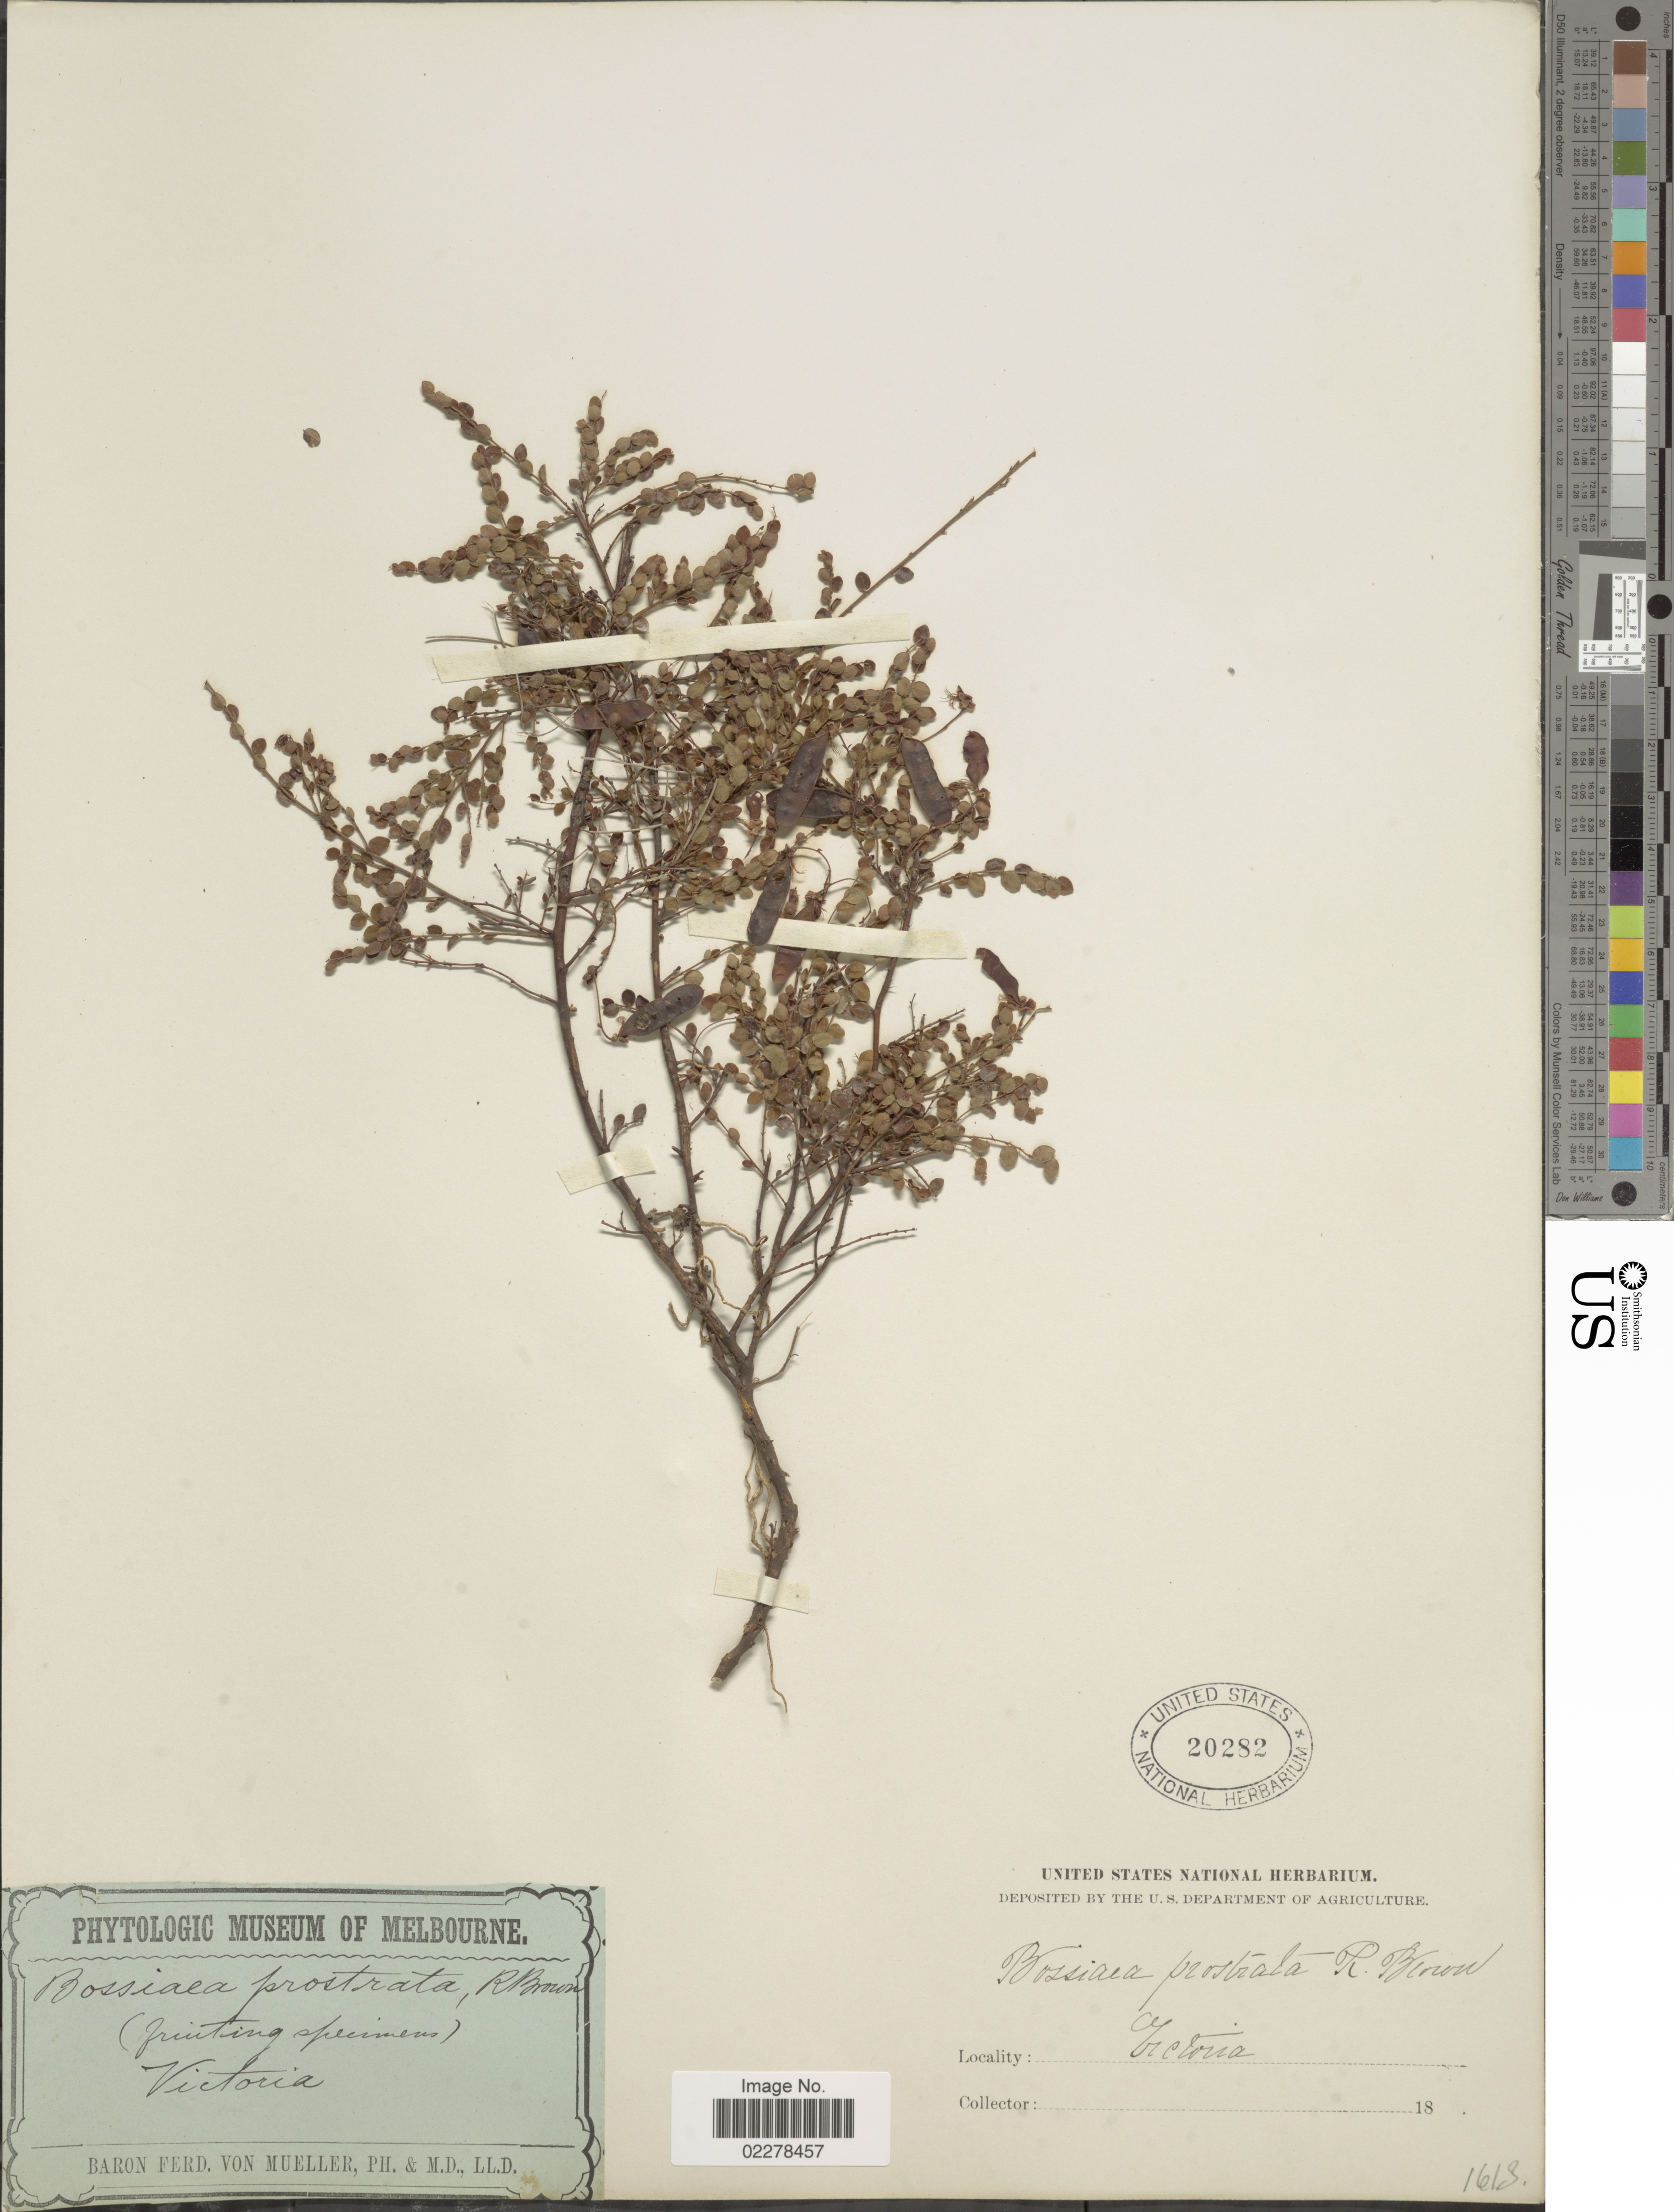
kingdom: Plantae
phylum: Tracheophyta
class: Magnoliopsida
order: Fabales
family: Fabaceae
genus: Bossiaea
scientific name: Bossiaea prostrata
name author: R. Br.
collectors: F. von Mueller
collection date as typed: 18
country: Australia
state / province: Victoria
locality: Victoria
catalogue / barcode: US 20282